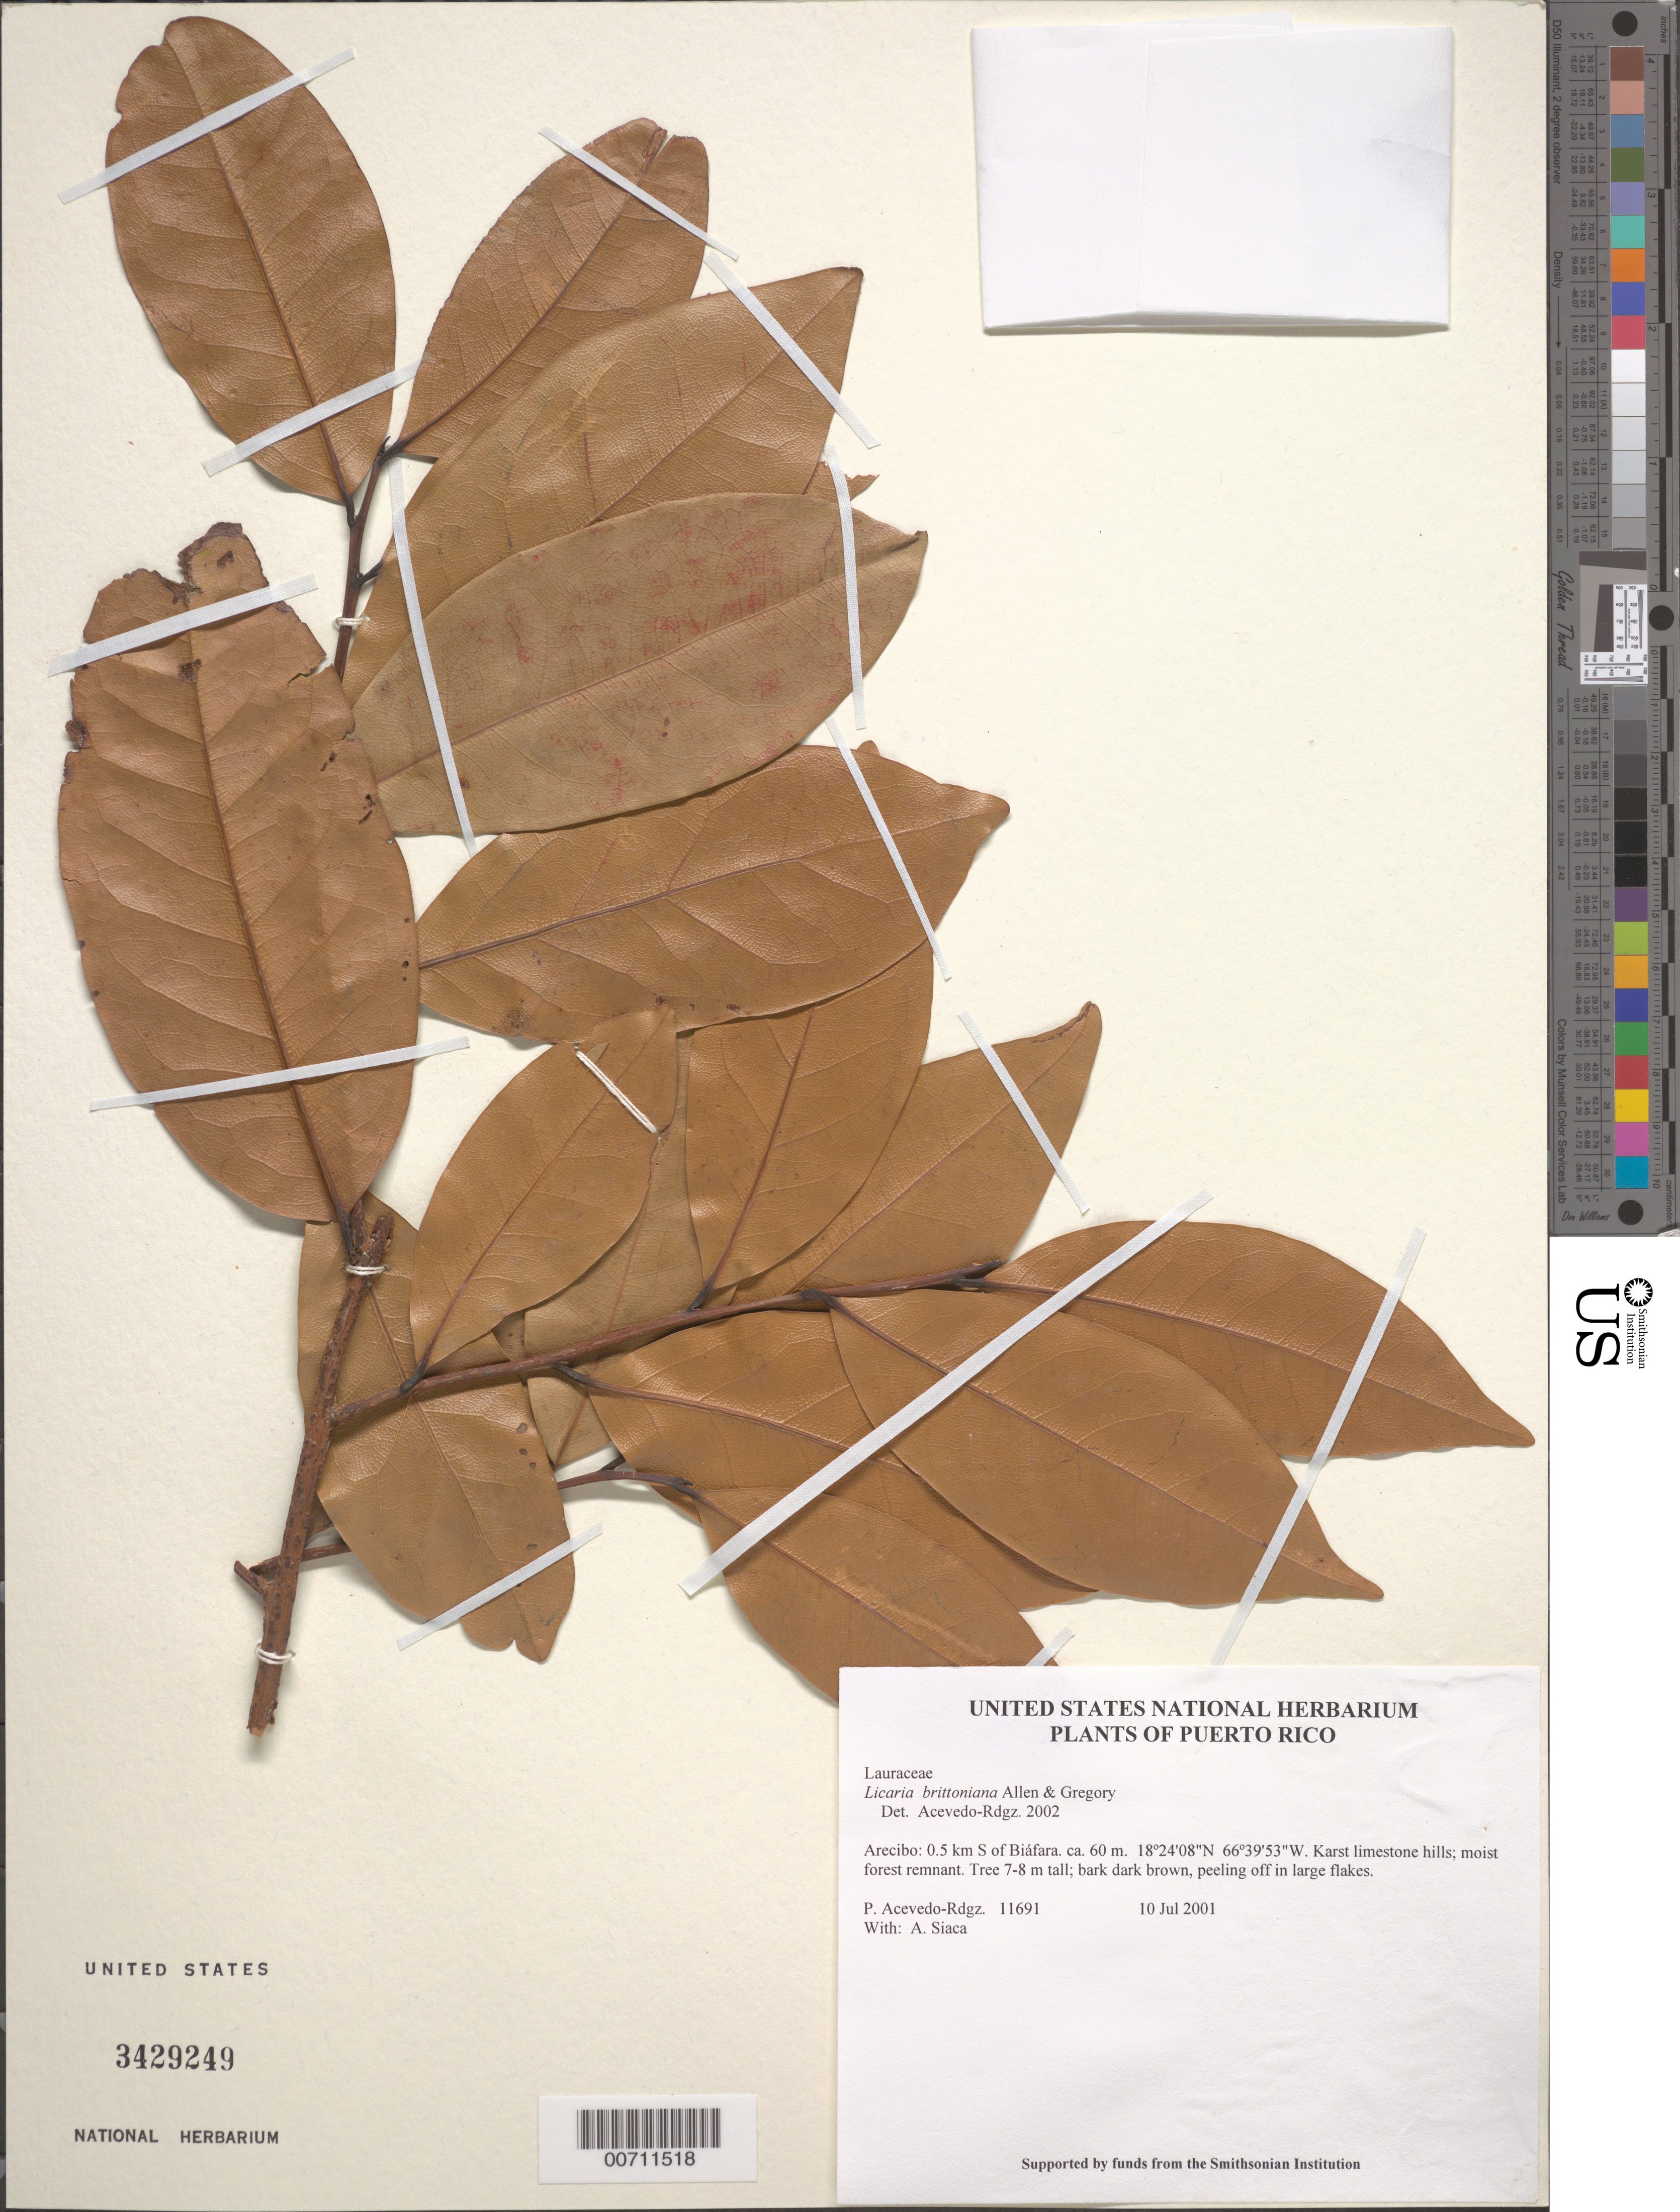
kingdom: Plantae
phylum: Tracheophyta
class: Magnoliopsida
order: Laurales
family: Lauraceae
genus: Licaria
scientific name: Licaria brittoniana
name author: C.K. Allen & L.E. Greg.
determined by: Acevedo-Rodríguez, P., (BOT), Smithsonian Institution - National Museum of Natural History (UNITED STATES)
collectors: P. Acevedo-Rodr. & A. Siaca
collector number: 11691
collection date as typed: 10 Jul 2001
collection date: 2001-07-10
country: Puerto Rico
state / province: Arecibo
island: Puerto Rico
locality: Arecibo: 0.5 km S of Biáfara.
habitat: Karst limestone hills; moist forest remnant.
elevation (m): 60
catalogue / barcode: US 3429249